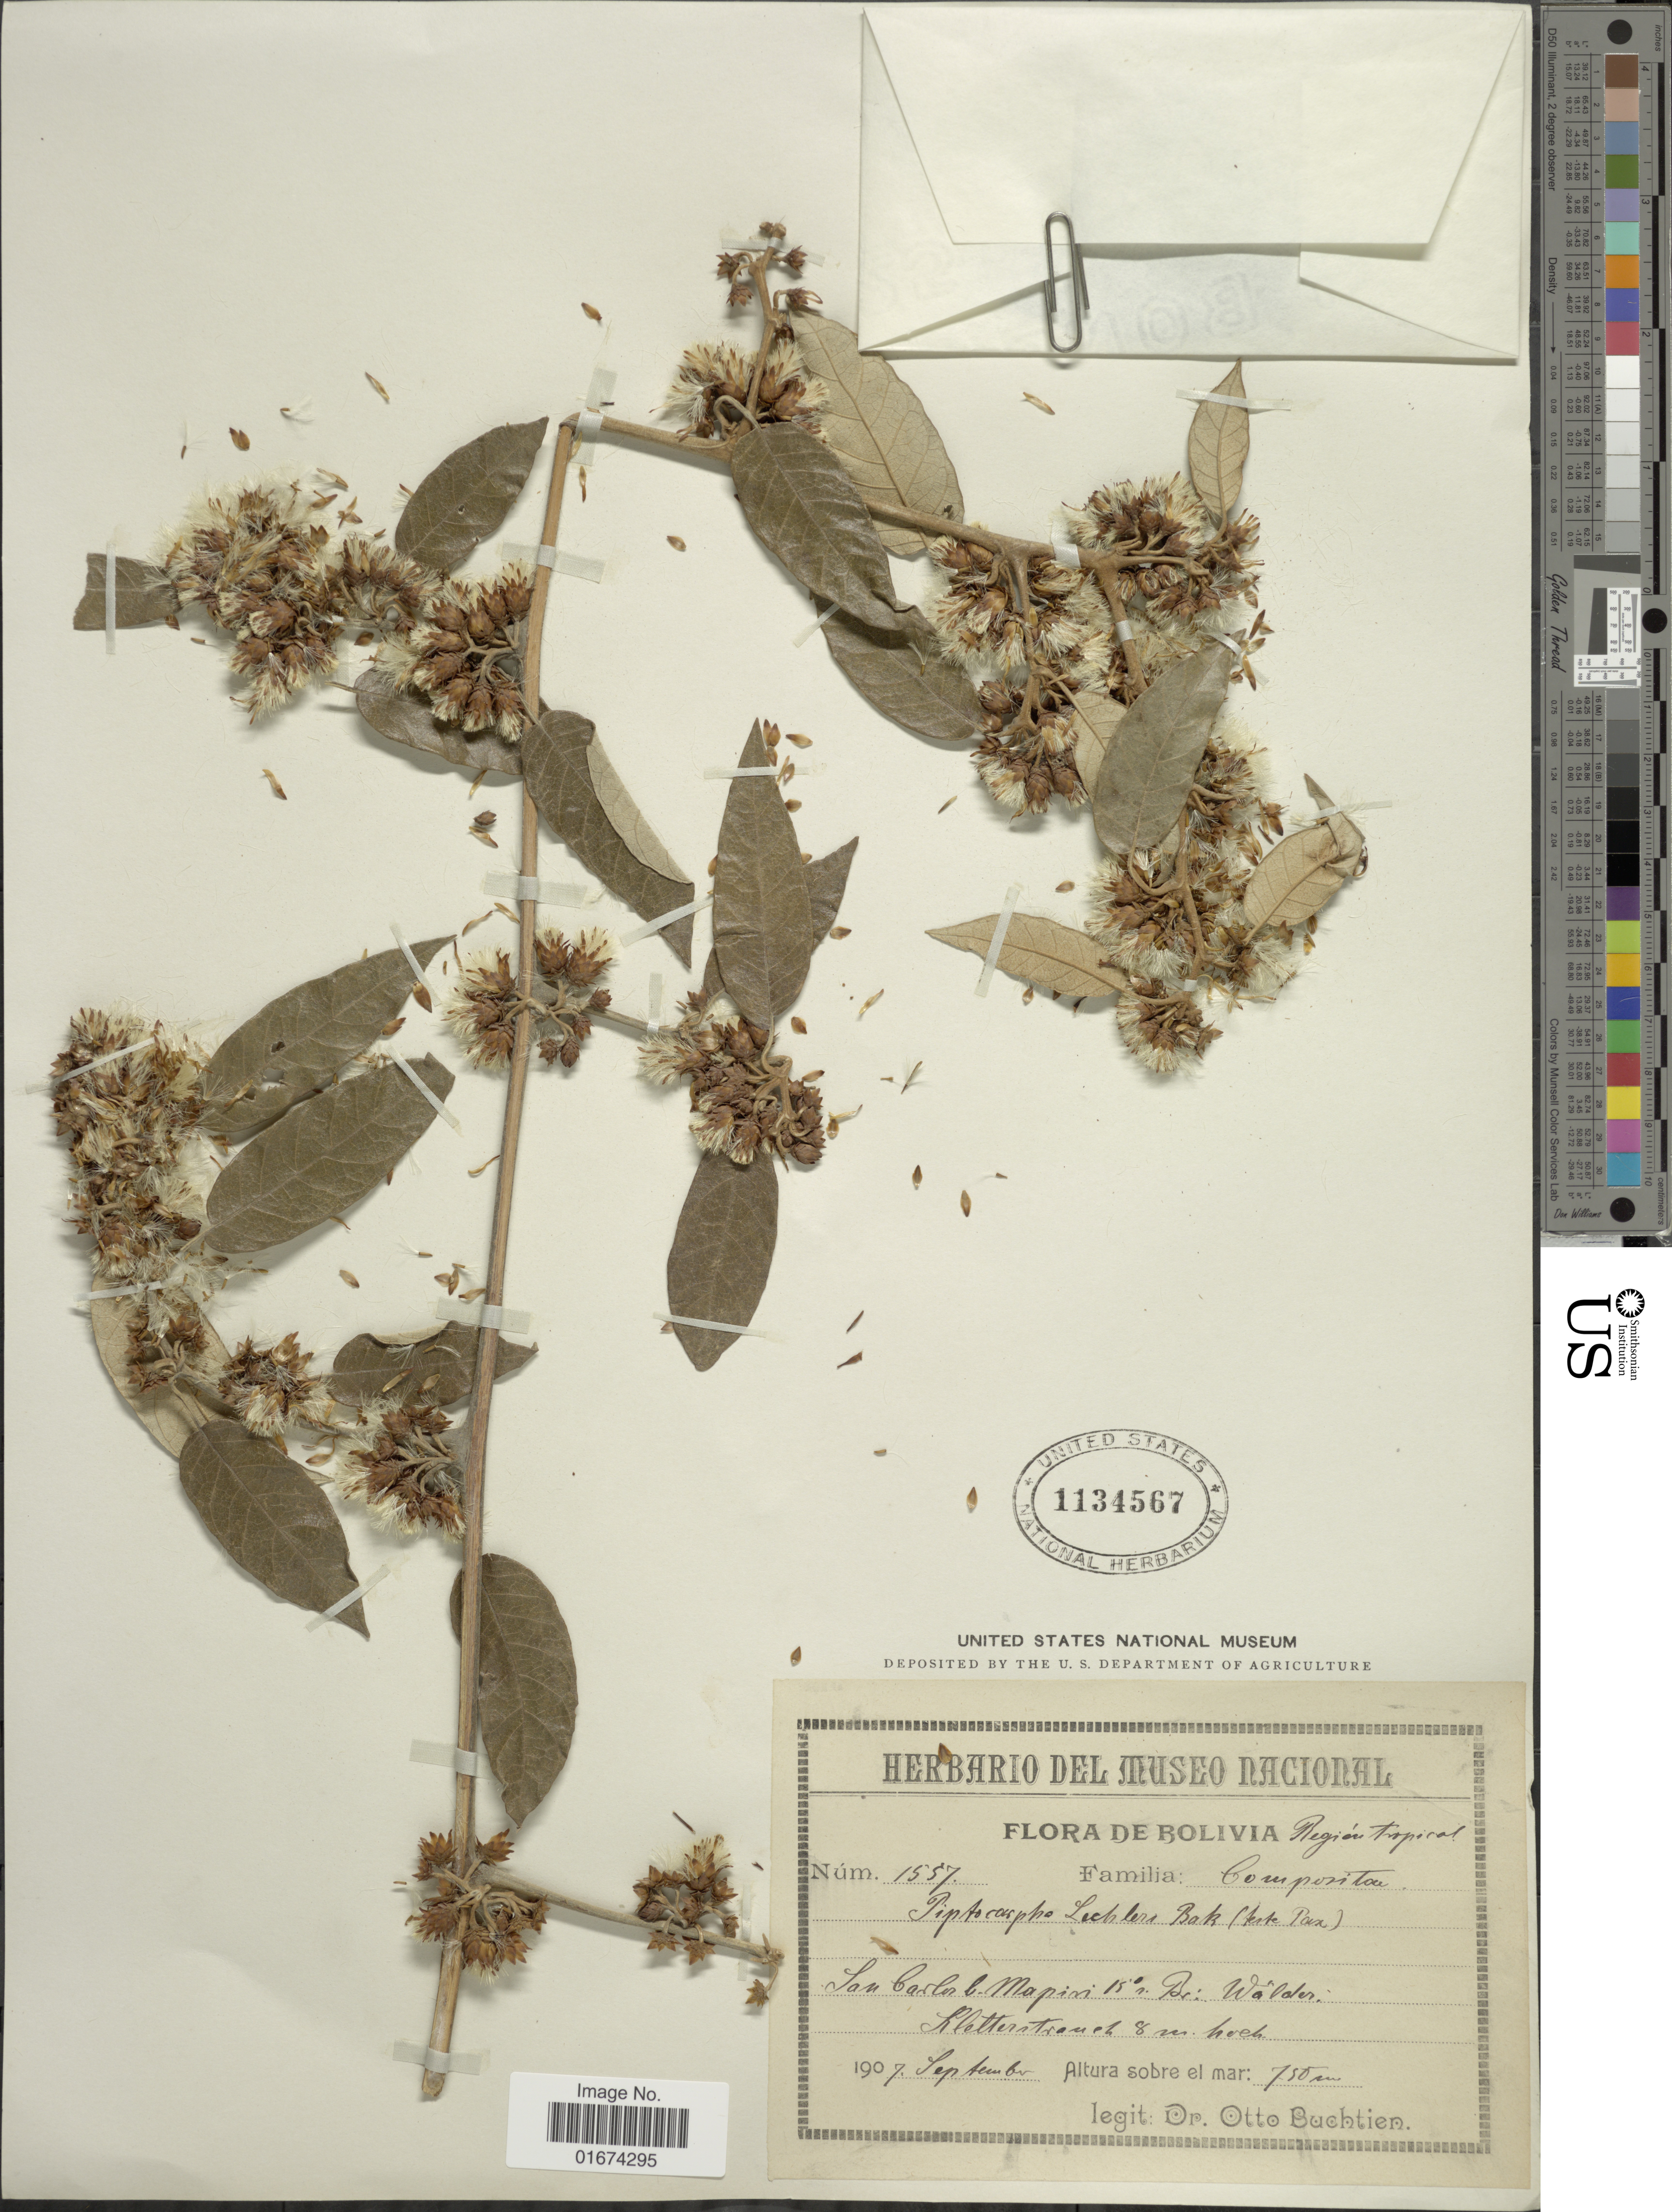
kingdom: Plantae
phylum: Tracheophyta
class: Magnoliopsida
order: Asterales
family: Asteraceae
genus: Piptocarpha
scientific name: Piptocarpha lechleri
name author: (Sch. Bip.) Baker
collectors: O. Buchtien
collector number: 1557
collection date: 1907-09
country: Bolivia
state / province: La Paz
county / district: Mapiri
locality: San Carlos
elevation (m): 750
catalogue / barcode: US 1134567